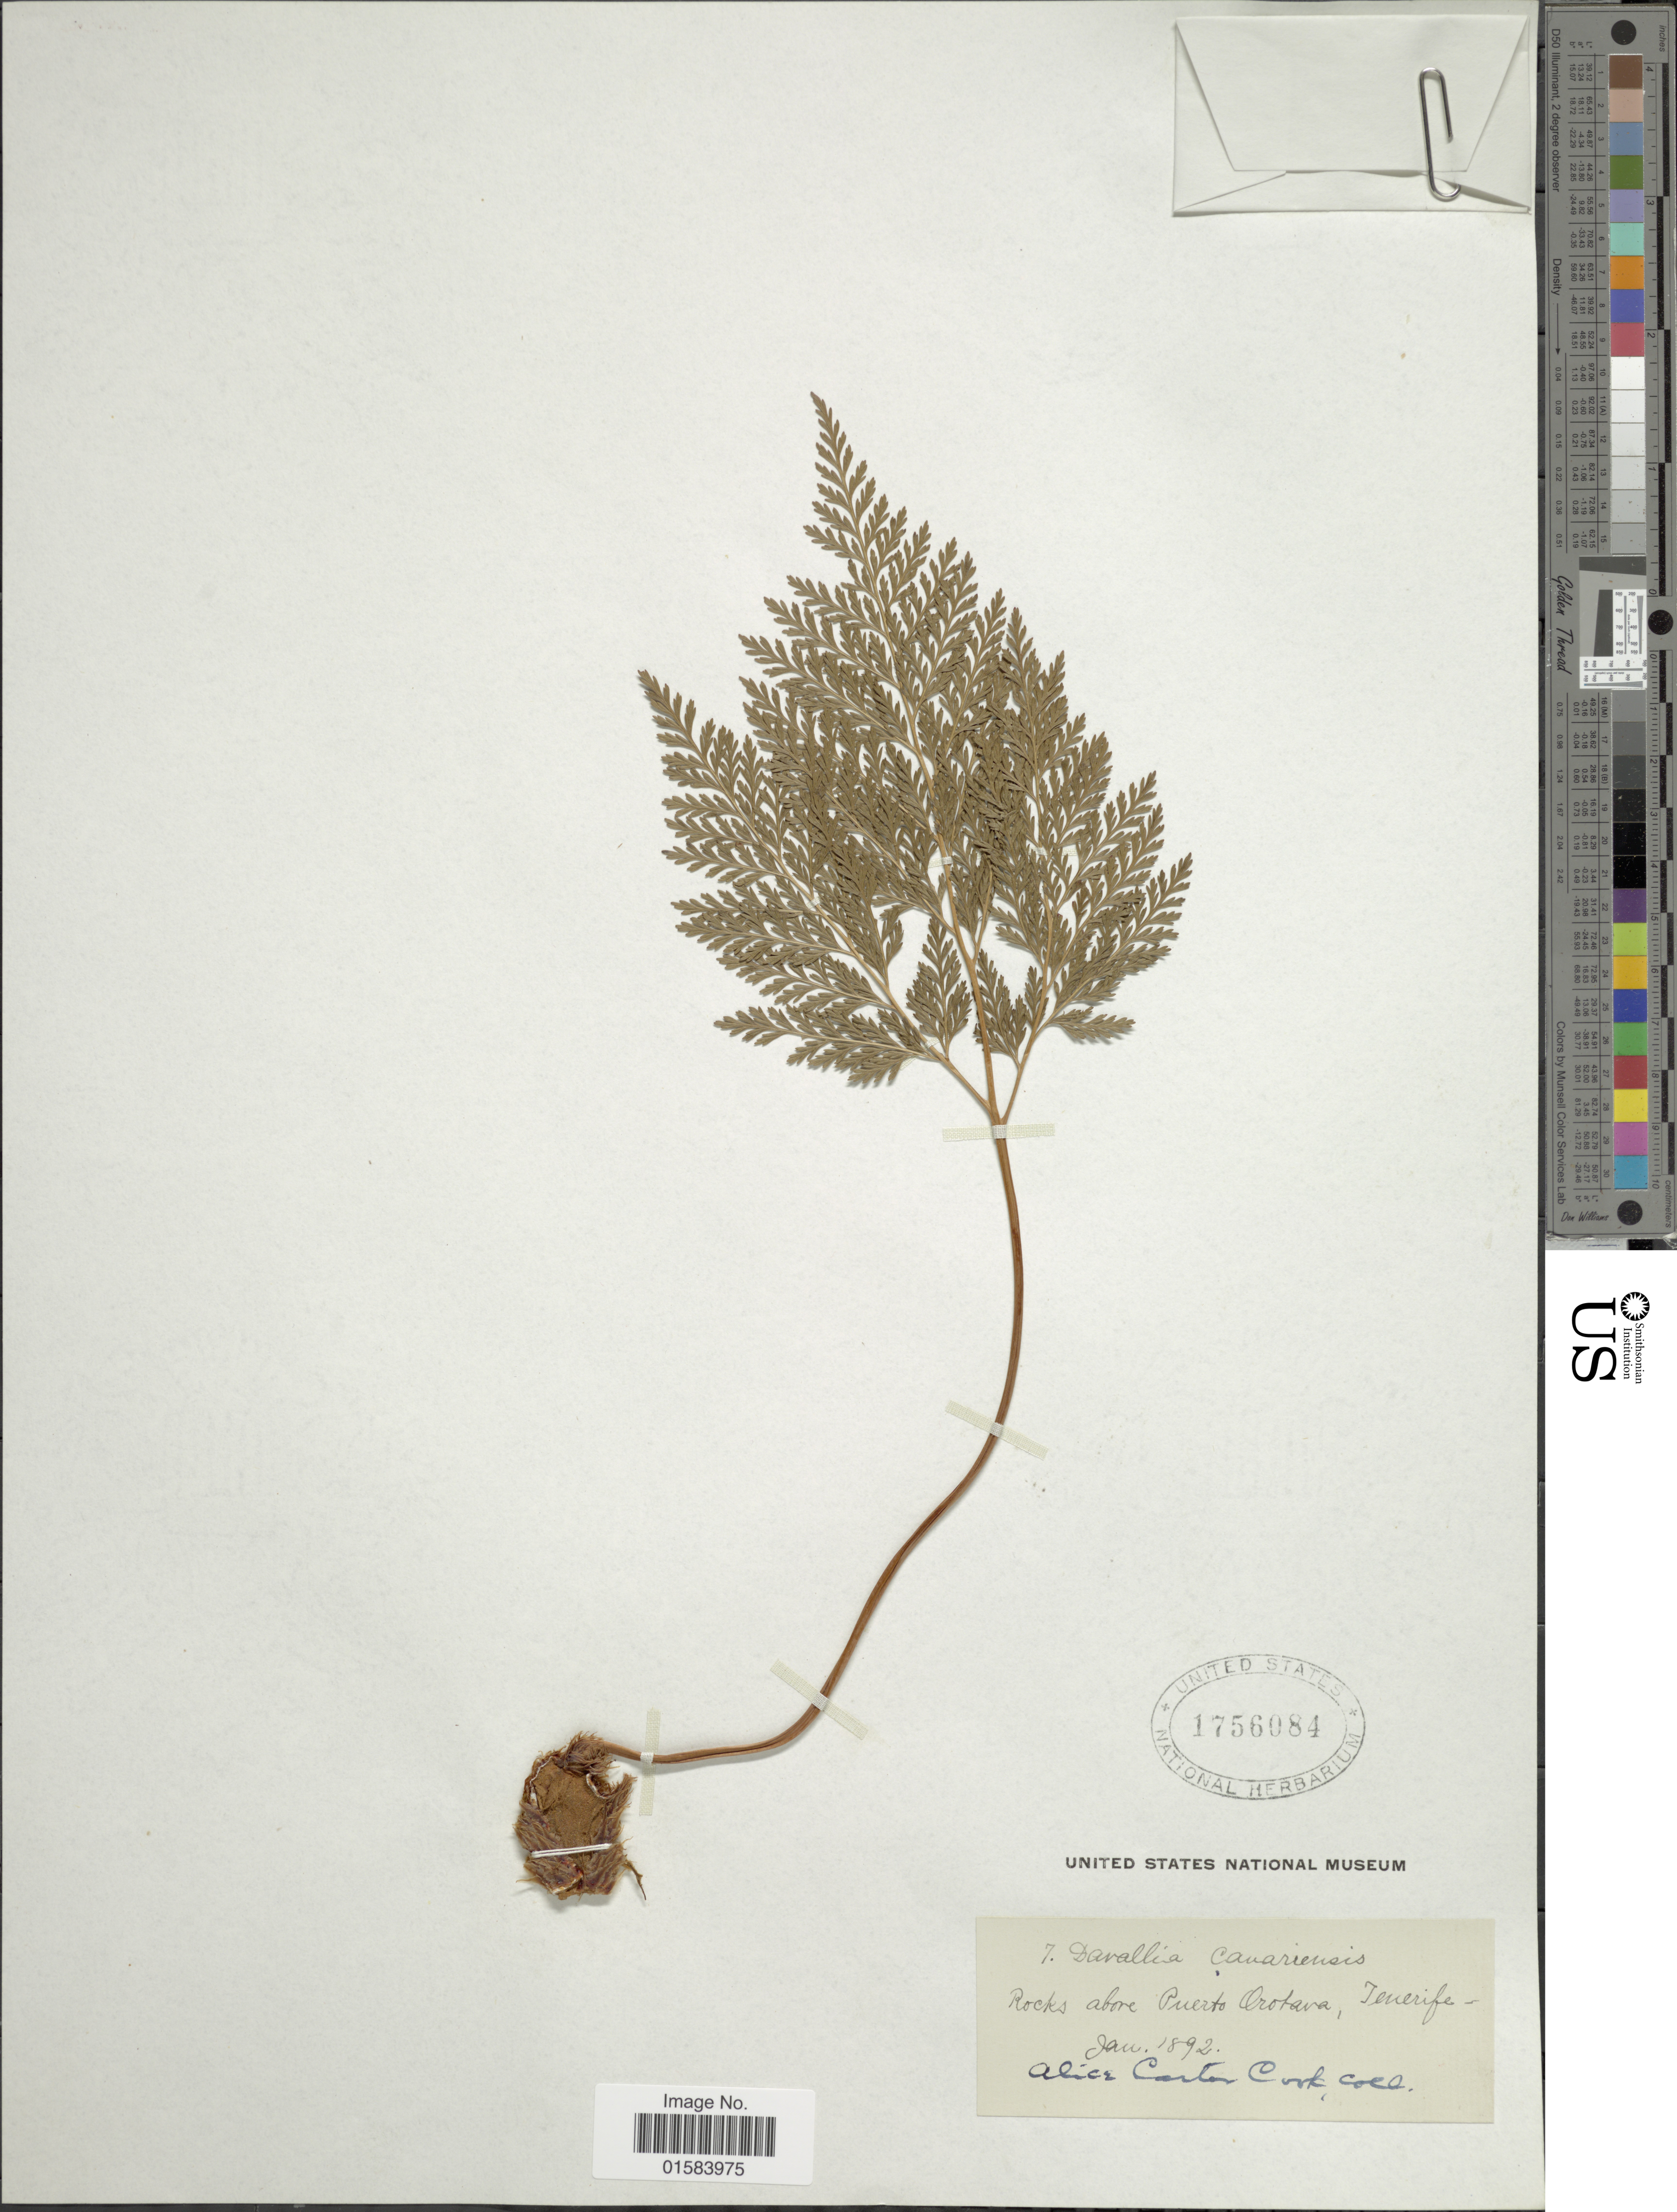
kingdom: Plantae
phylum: Tracheophyta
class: Polypodiopsida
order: Polypodiales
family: Davalliaceae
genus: Davallia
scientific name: Davallia canariensis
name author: (L.) Sm.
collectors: Alice C. Cook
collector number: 7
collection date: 1892-01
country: Spain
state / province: Canarias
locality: Rocks above Puerto Orotava, Tenerife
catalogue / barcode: US 1756084